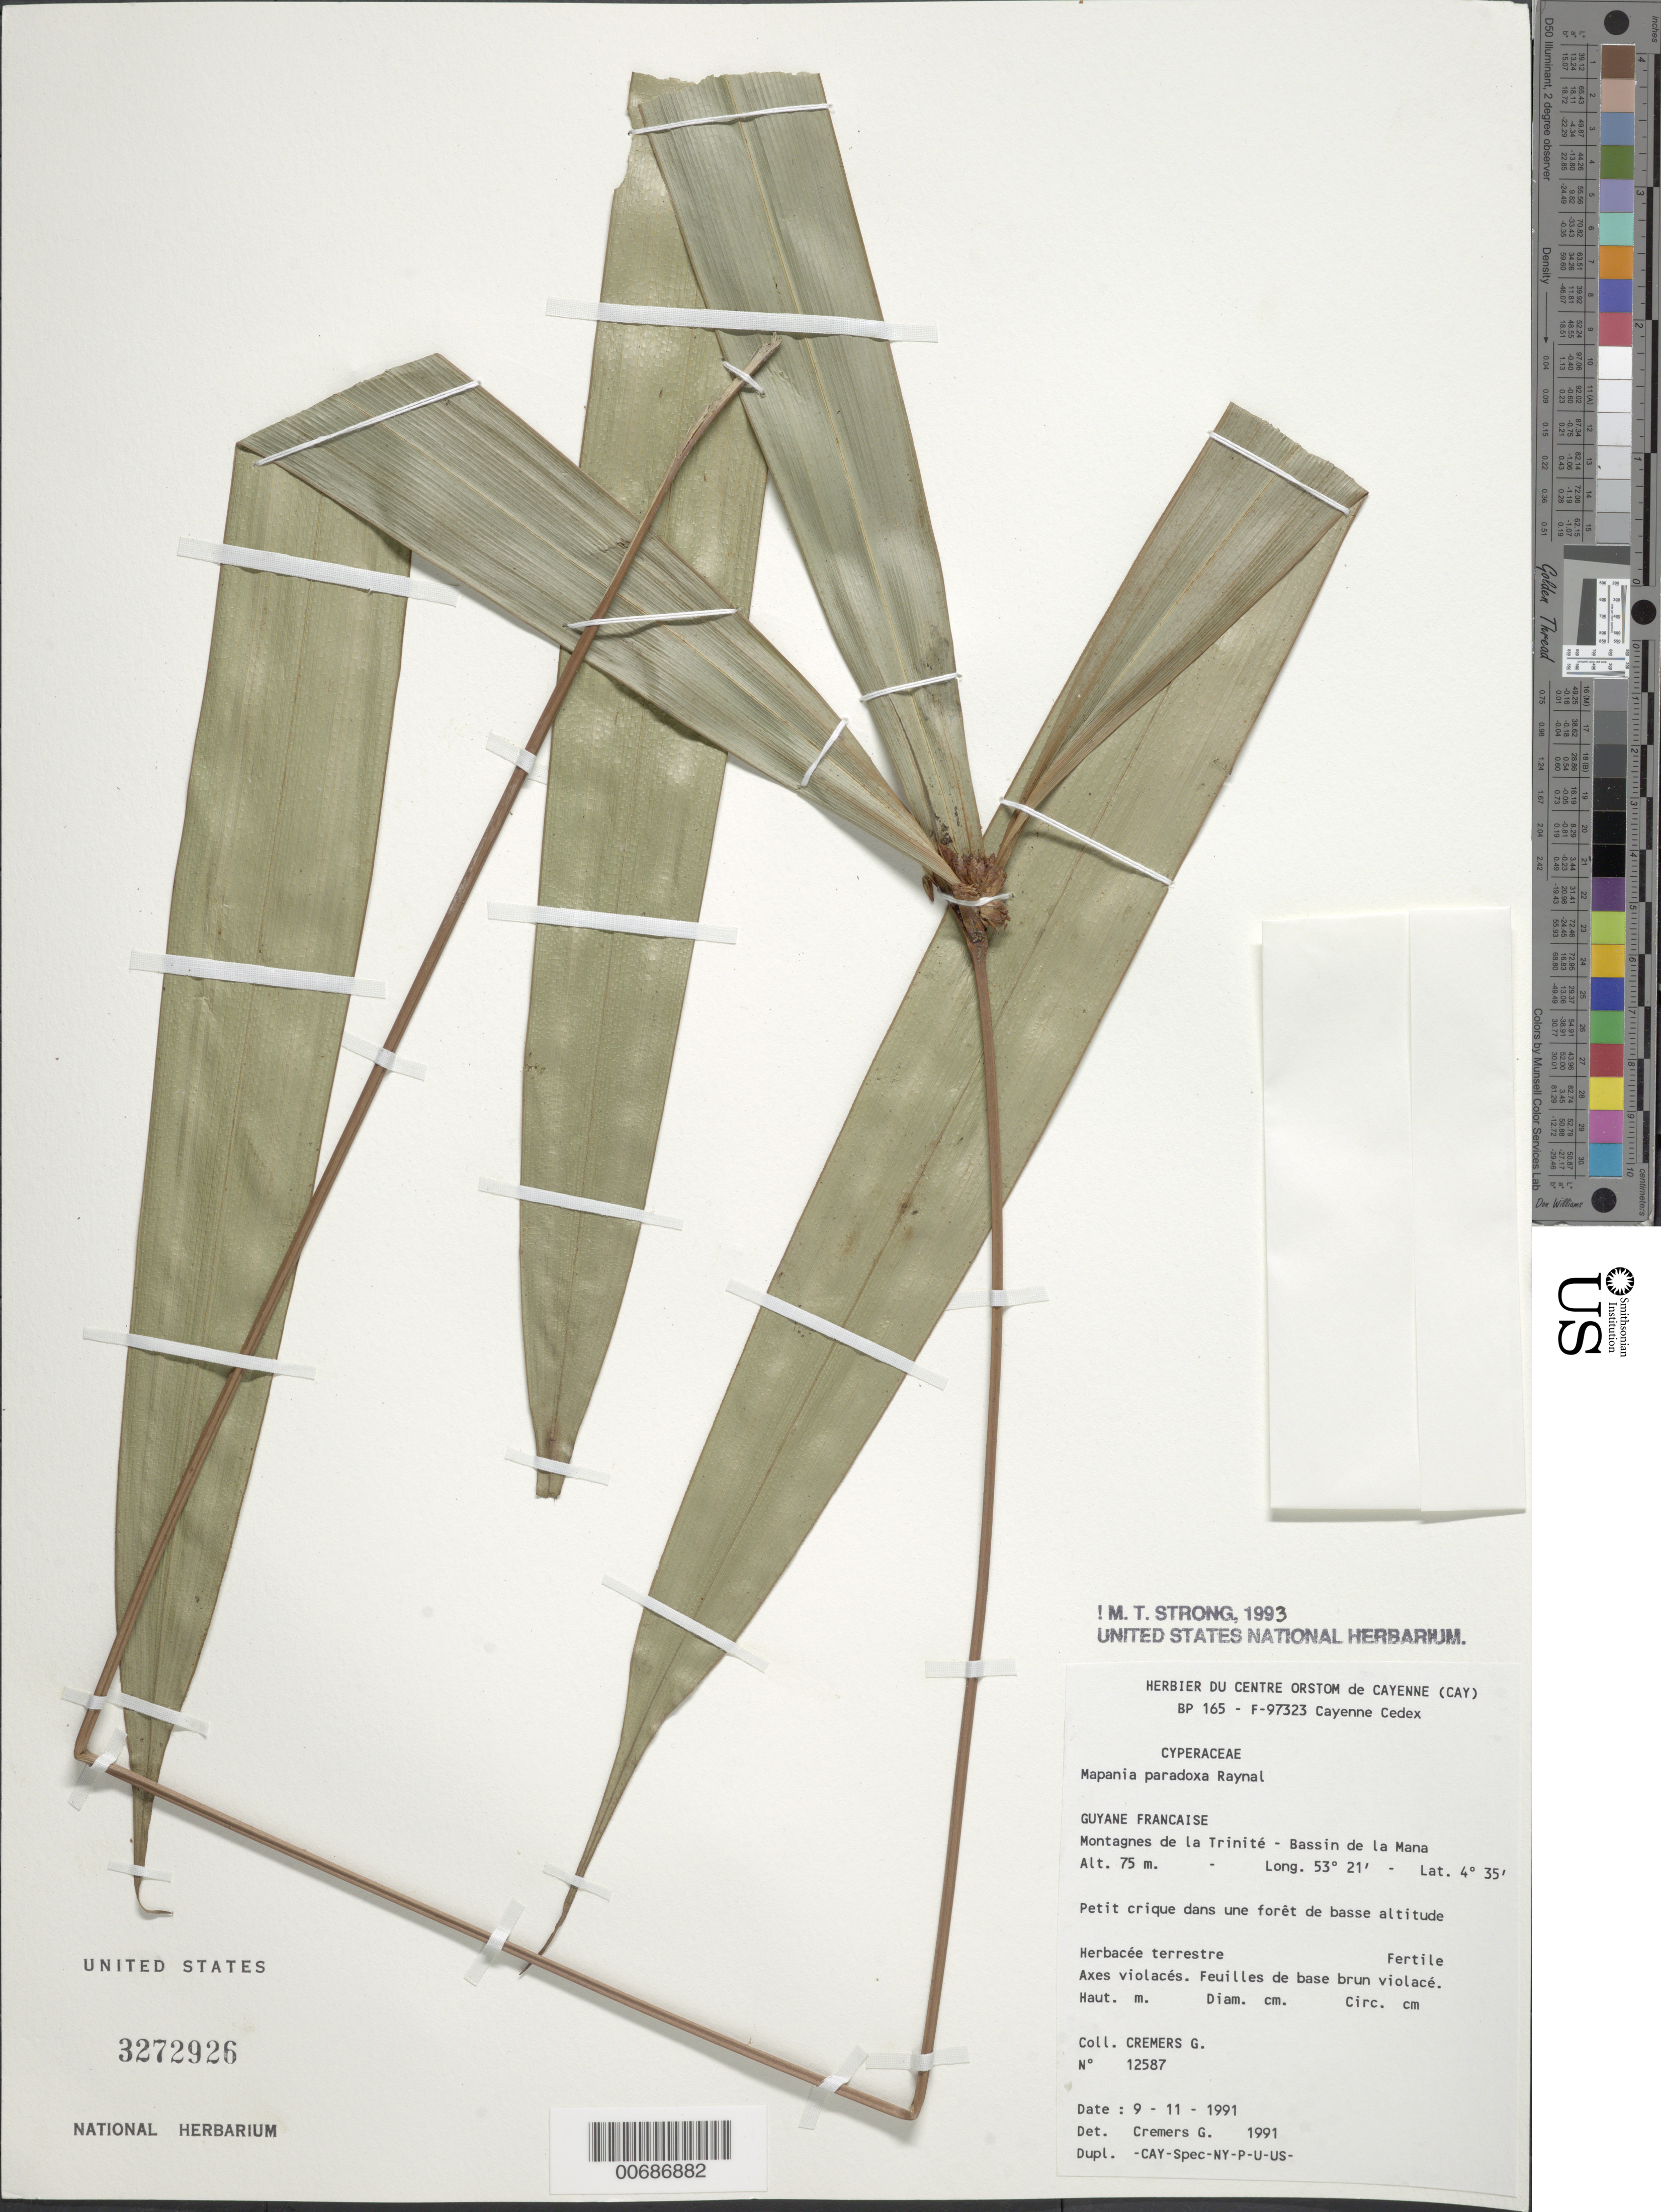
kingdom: Plantae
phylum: Tracheophyta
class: Liliopsida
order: Poales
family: Cyperaceae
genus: Mapania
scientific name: Mapania paradoxa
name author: J. Raynal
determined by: Cremers, Georges A.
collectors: G. Cremers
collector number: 12587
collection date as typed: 9-Nov-91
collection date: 1991-11-09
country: French Guiana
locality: Montagnes de la Trinité, Bassin de la Mana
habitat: Petit crique dans une forêt de basse altitude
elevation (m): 75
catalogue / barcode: US 3272926